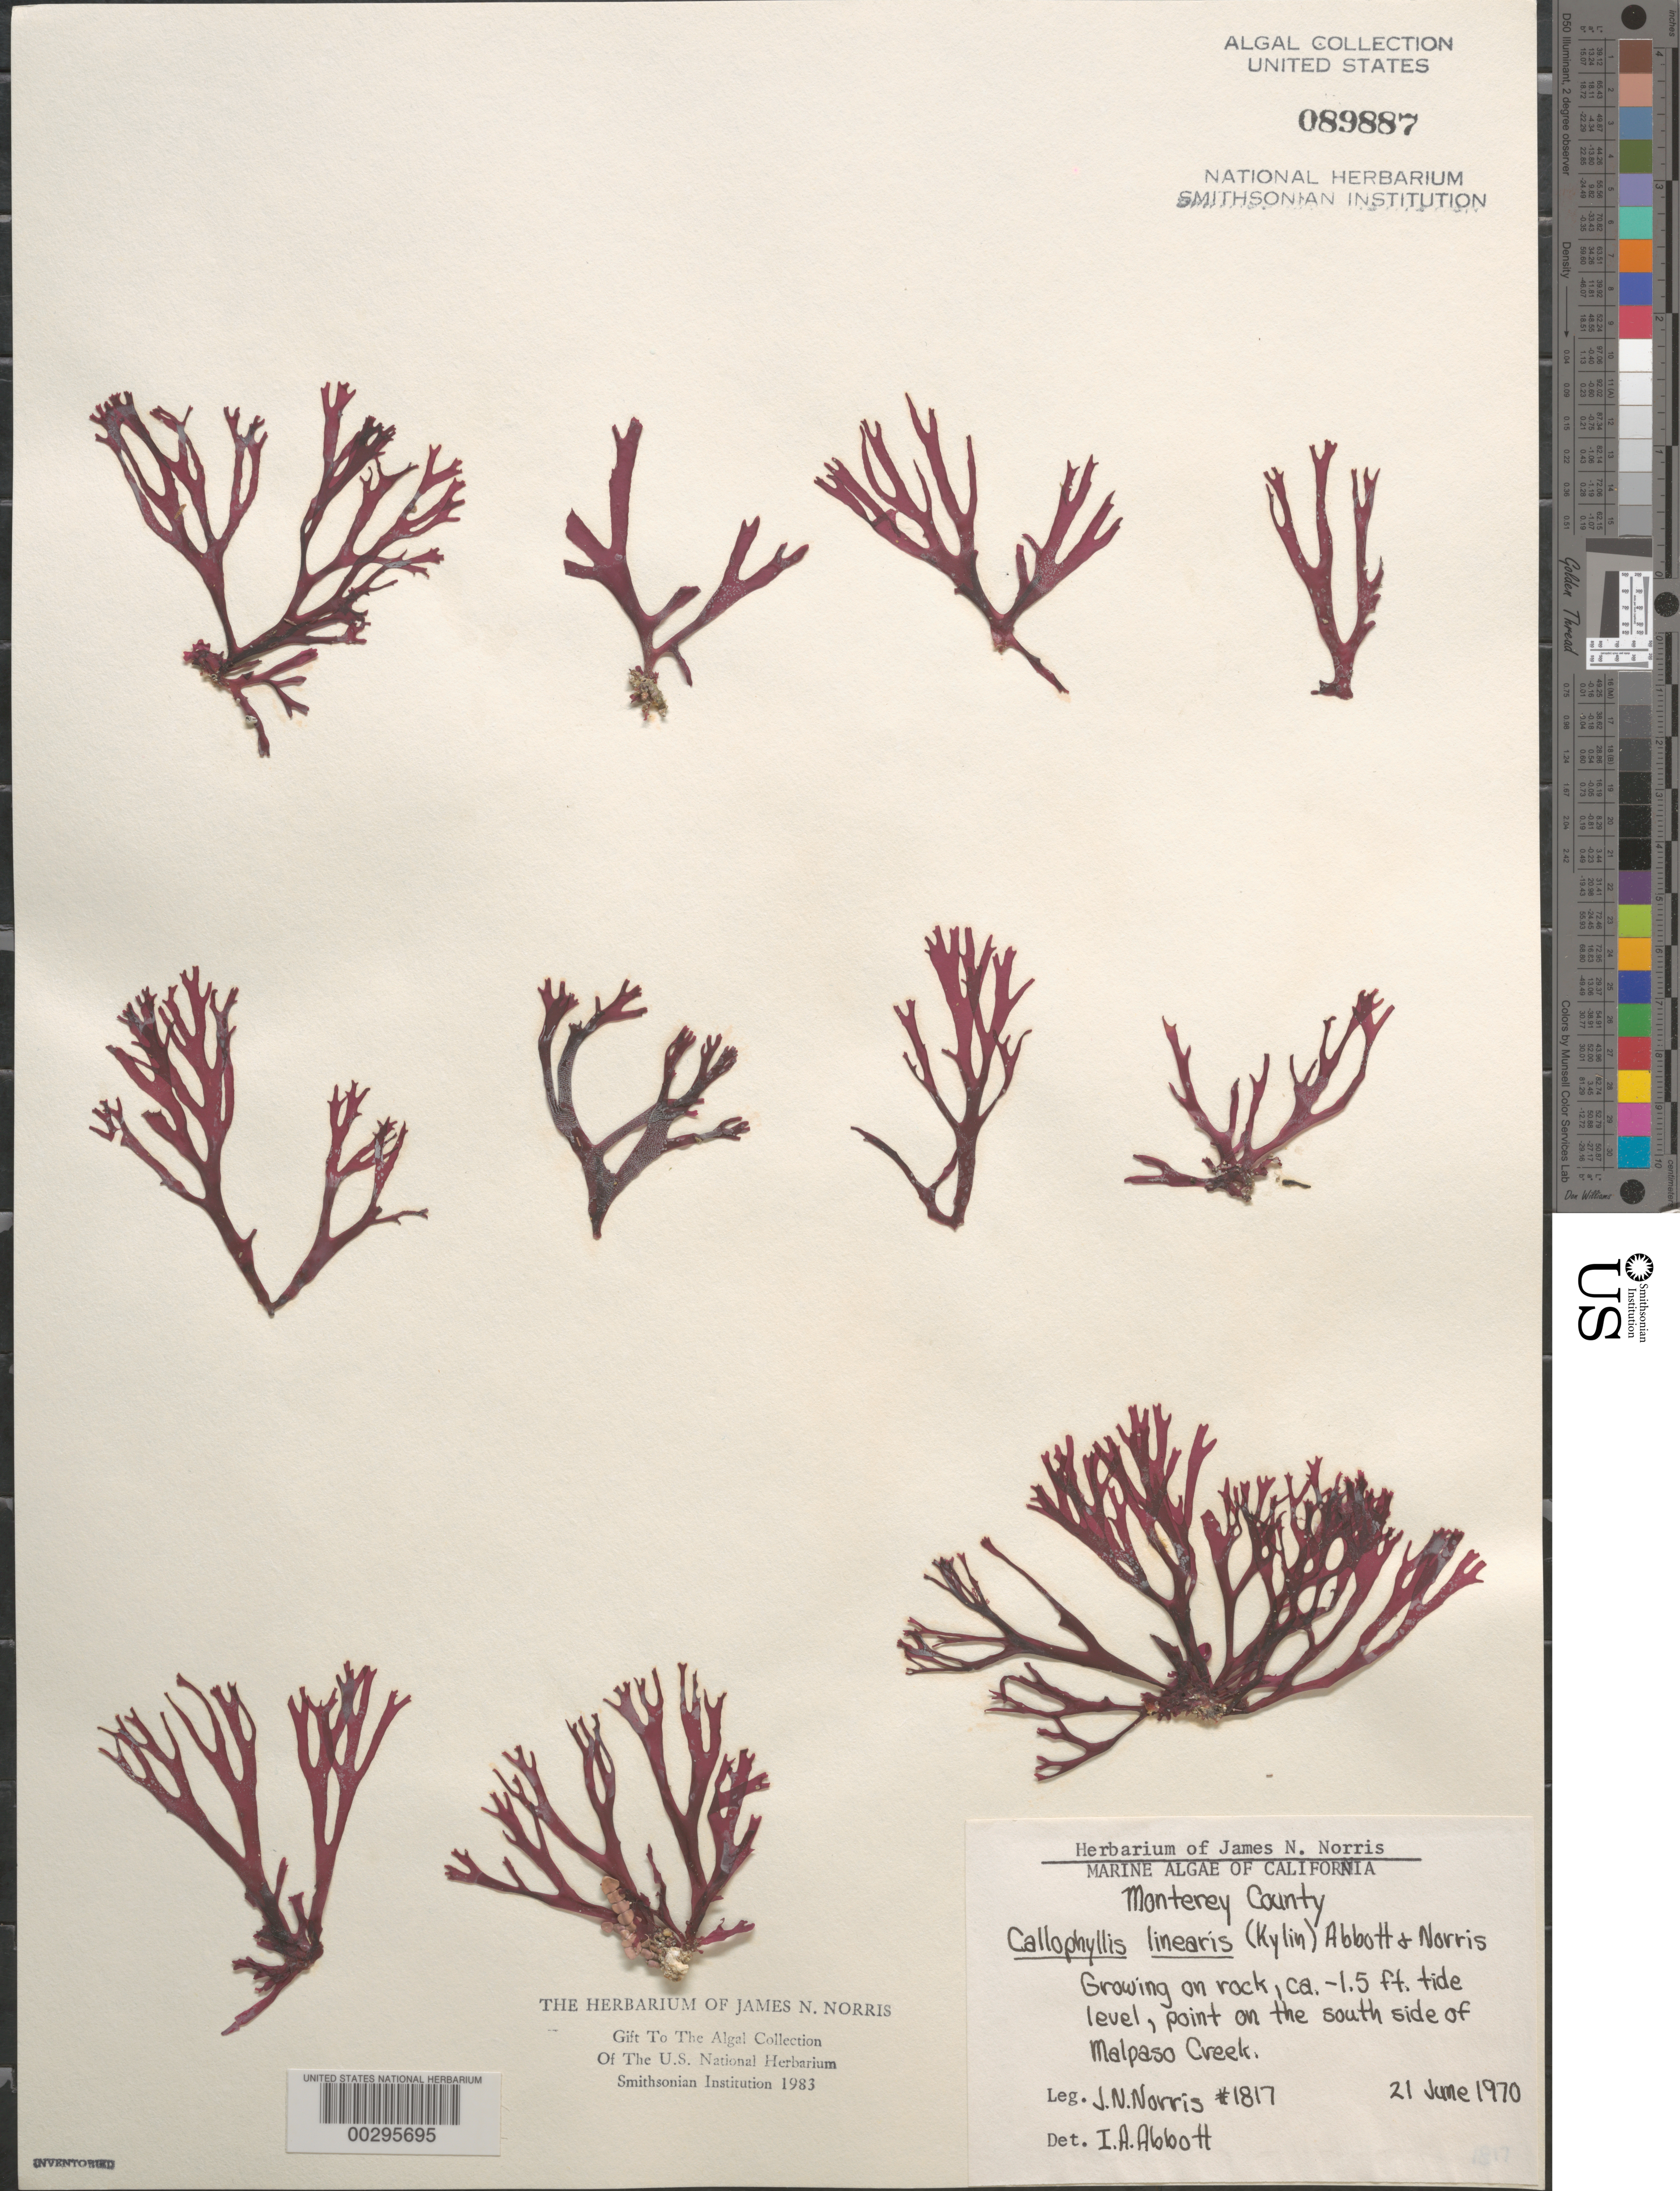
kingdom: Plantae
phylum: Rhodophyta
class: Florideophyceae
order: Gigartinales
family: Kallymeniaceae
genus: Callophyllis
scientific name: Callophyllis linearis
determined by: Abbott, Isabella A.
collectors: J. N. Norris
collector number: JN-1817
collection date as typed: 21 Jun 1970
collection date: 1970-06-21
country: United States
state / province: California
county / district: Monterey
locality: Malpaso Creek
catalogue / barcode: US 89887